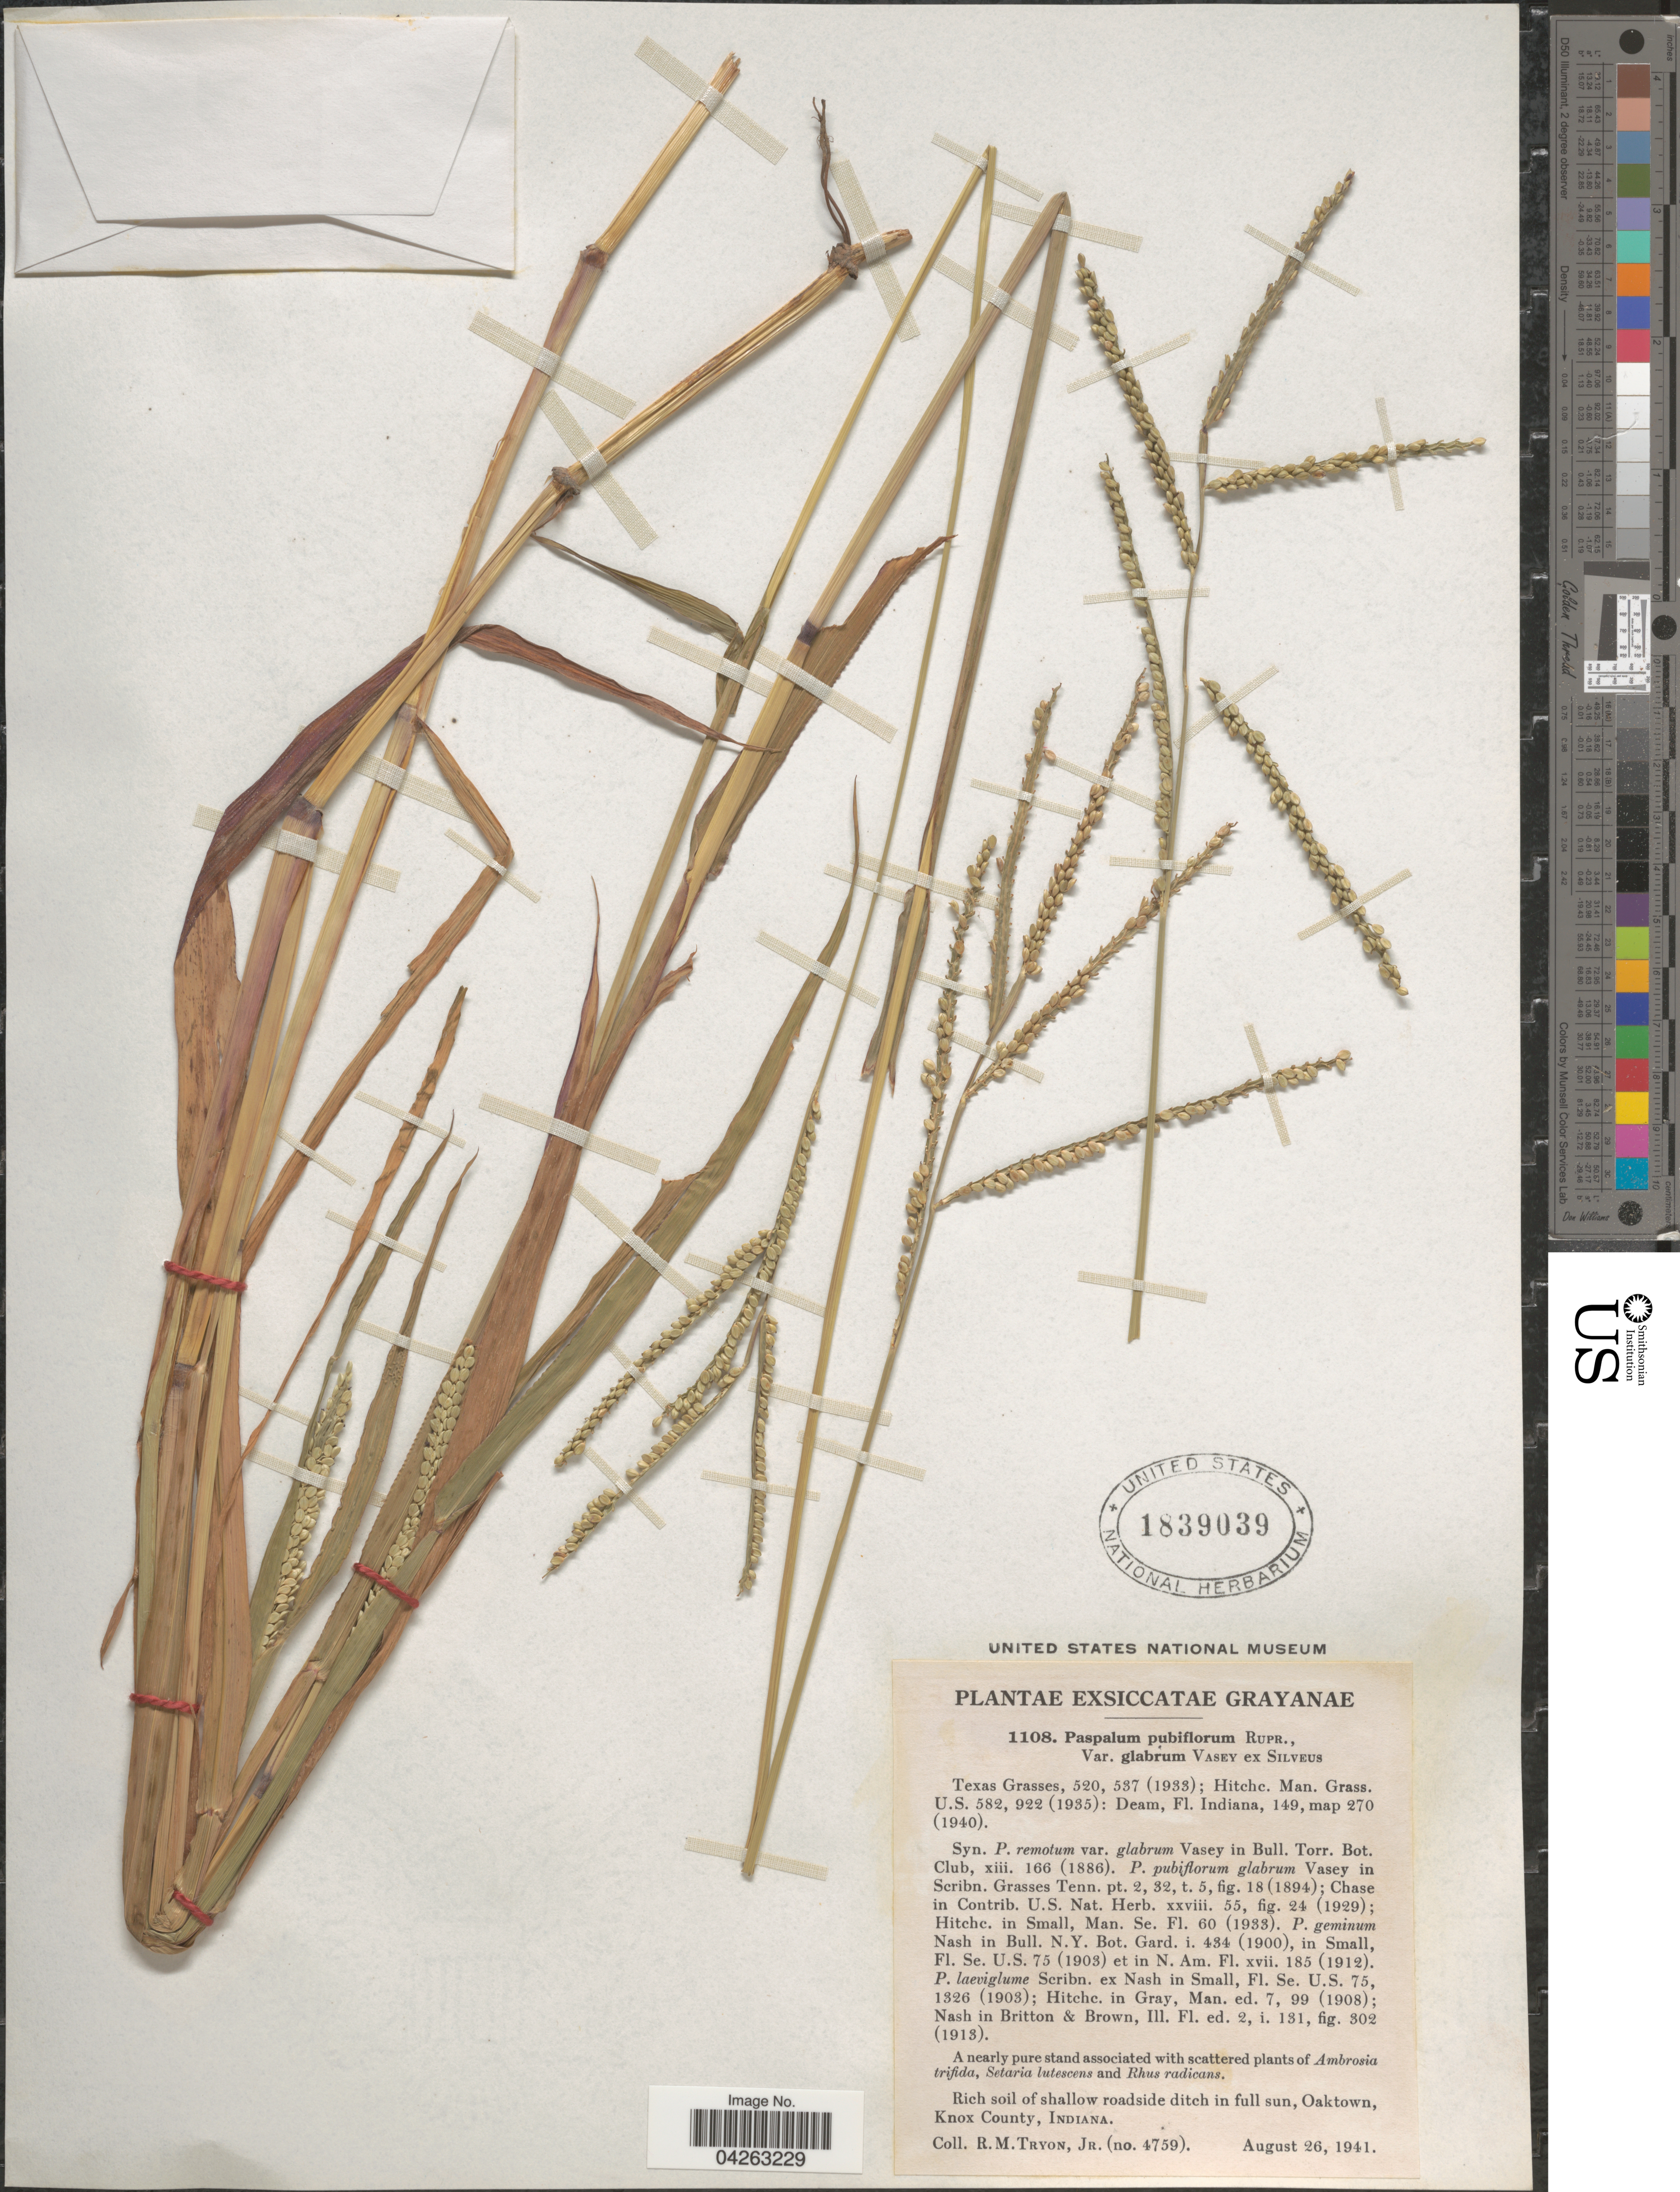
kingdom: Plantae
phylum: Tracheophyta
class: Liliopsida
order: Poales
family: Poaceae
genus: Paspalum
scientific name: Paspalum pubiflorum var. glabrum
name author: Vasey ex Scribn.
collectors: R. Tryon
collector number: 4759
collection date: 1941-08-26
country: United States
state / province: Indiana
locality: Oaktown, Knox County.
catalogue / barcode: US 1839039